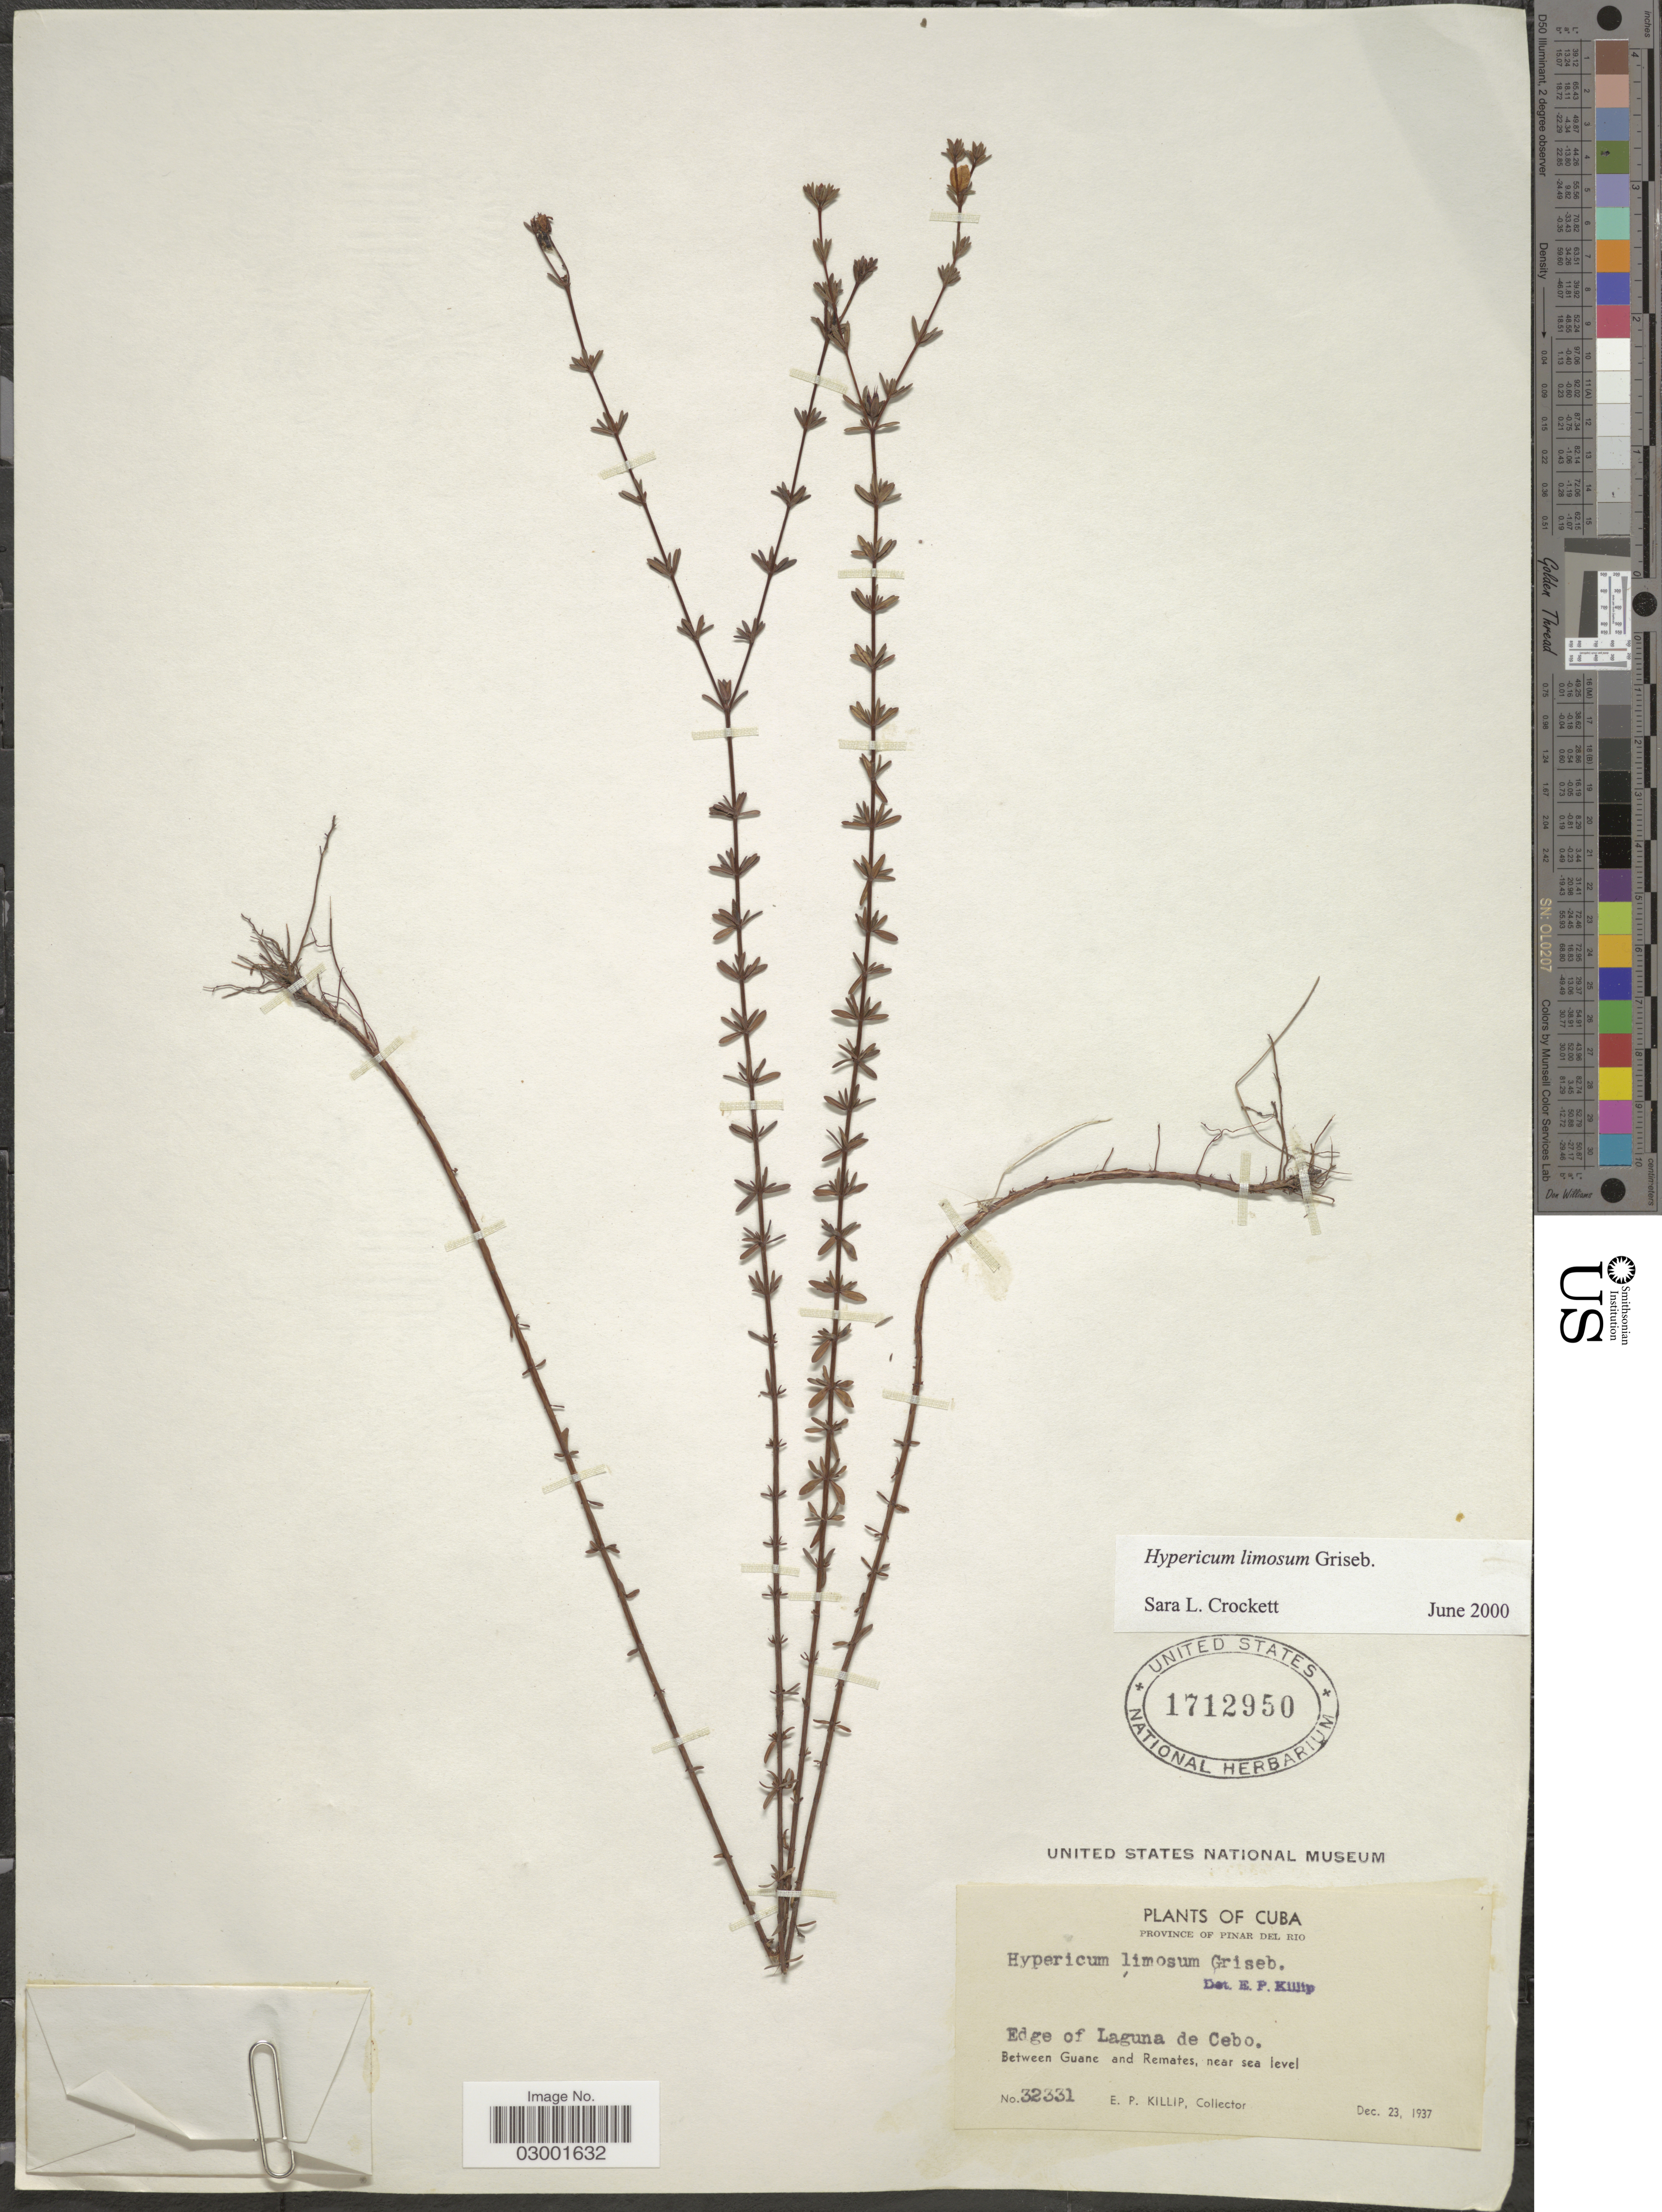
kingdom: Plantae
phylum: Tracheophyta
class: Magnoliopsida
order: Malpighiales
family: Hypericaceae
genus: Hypericum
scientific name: Hypericum limosum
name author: Griseb.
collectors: E. P. Killip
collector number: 32331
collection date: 1937-12-23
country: Cuba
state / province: Pinar del Río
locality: Province of Pinar del Rio. Edge of Laguna de Cebo. Between Guane and Remates.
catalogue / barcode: US 1712950